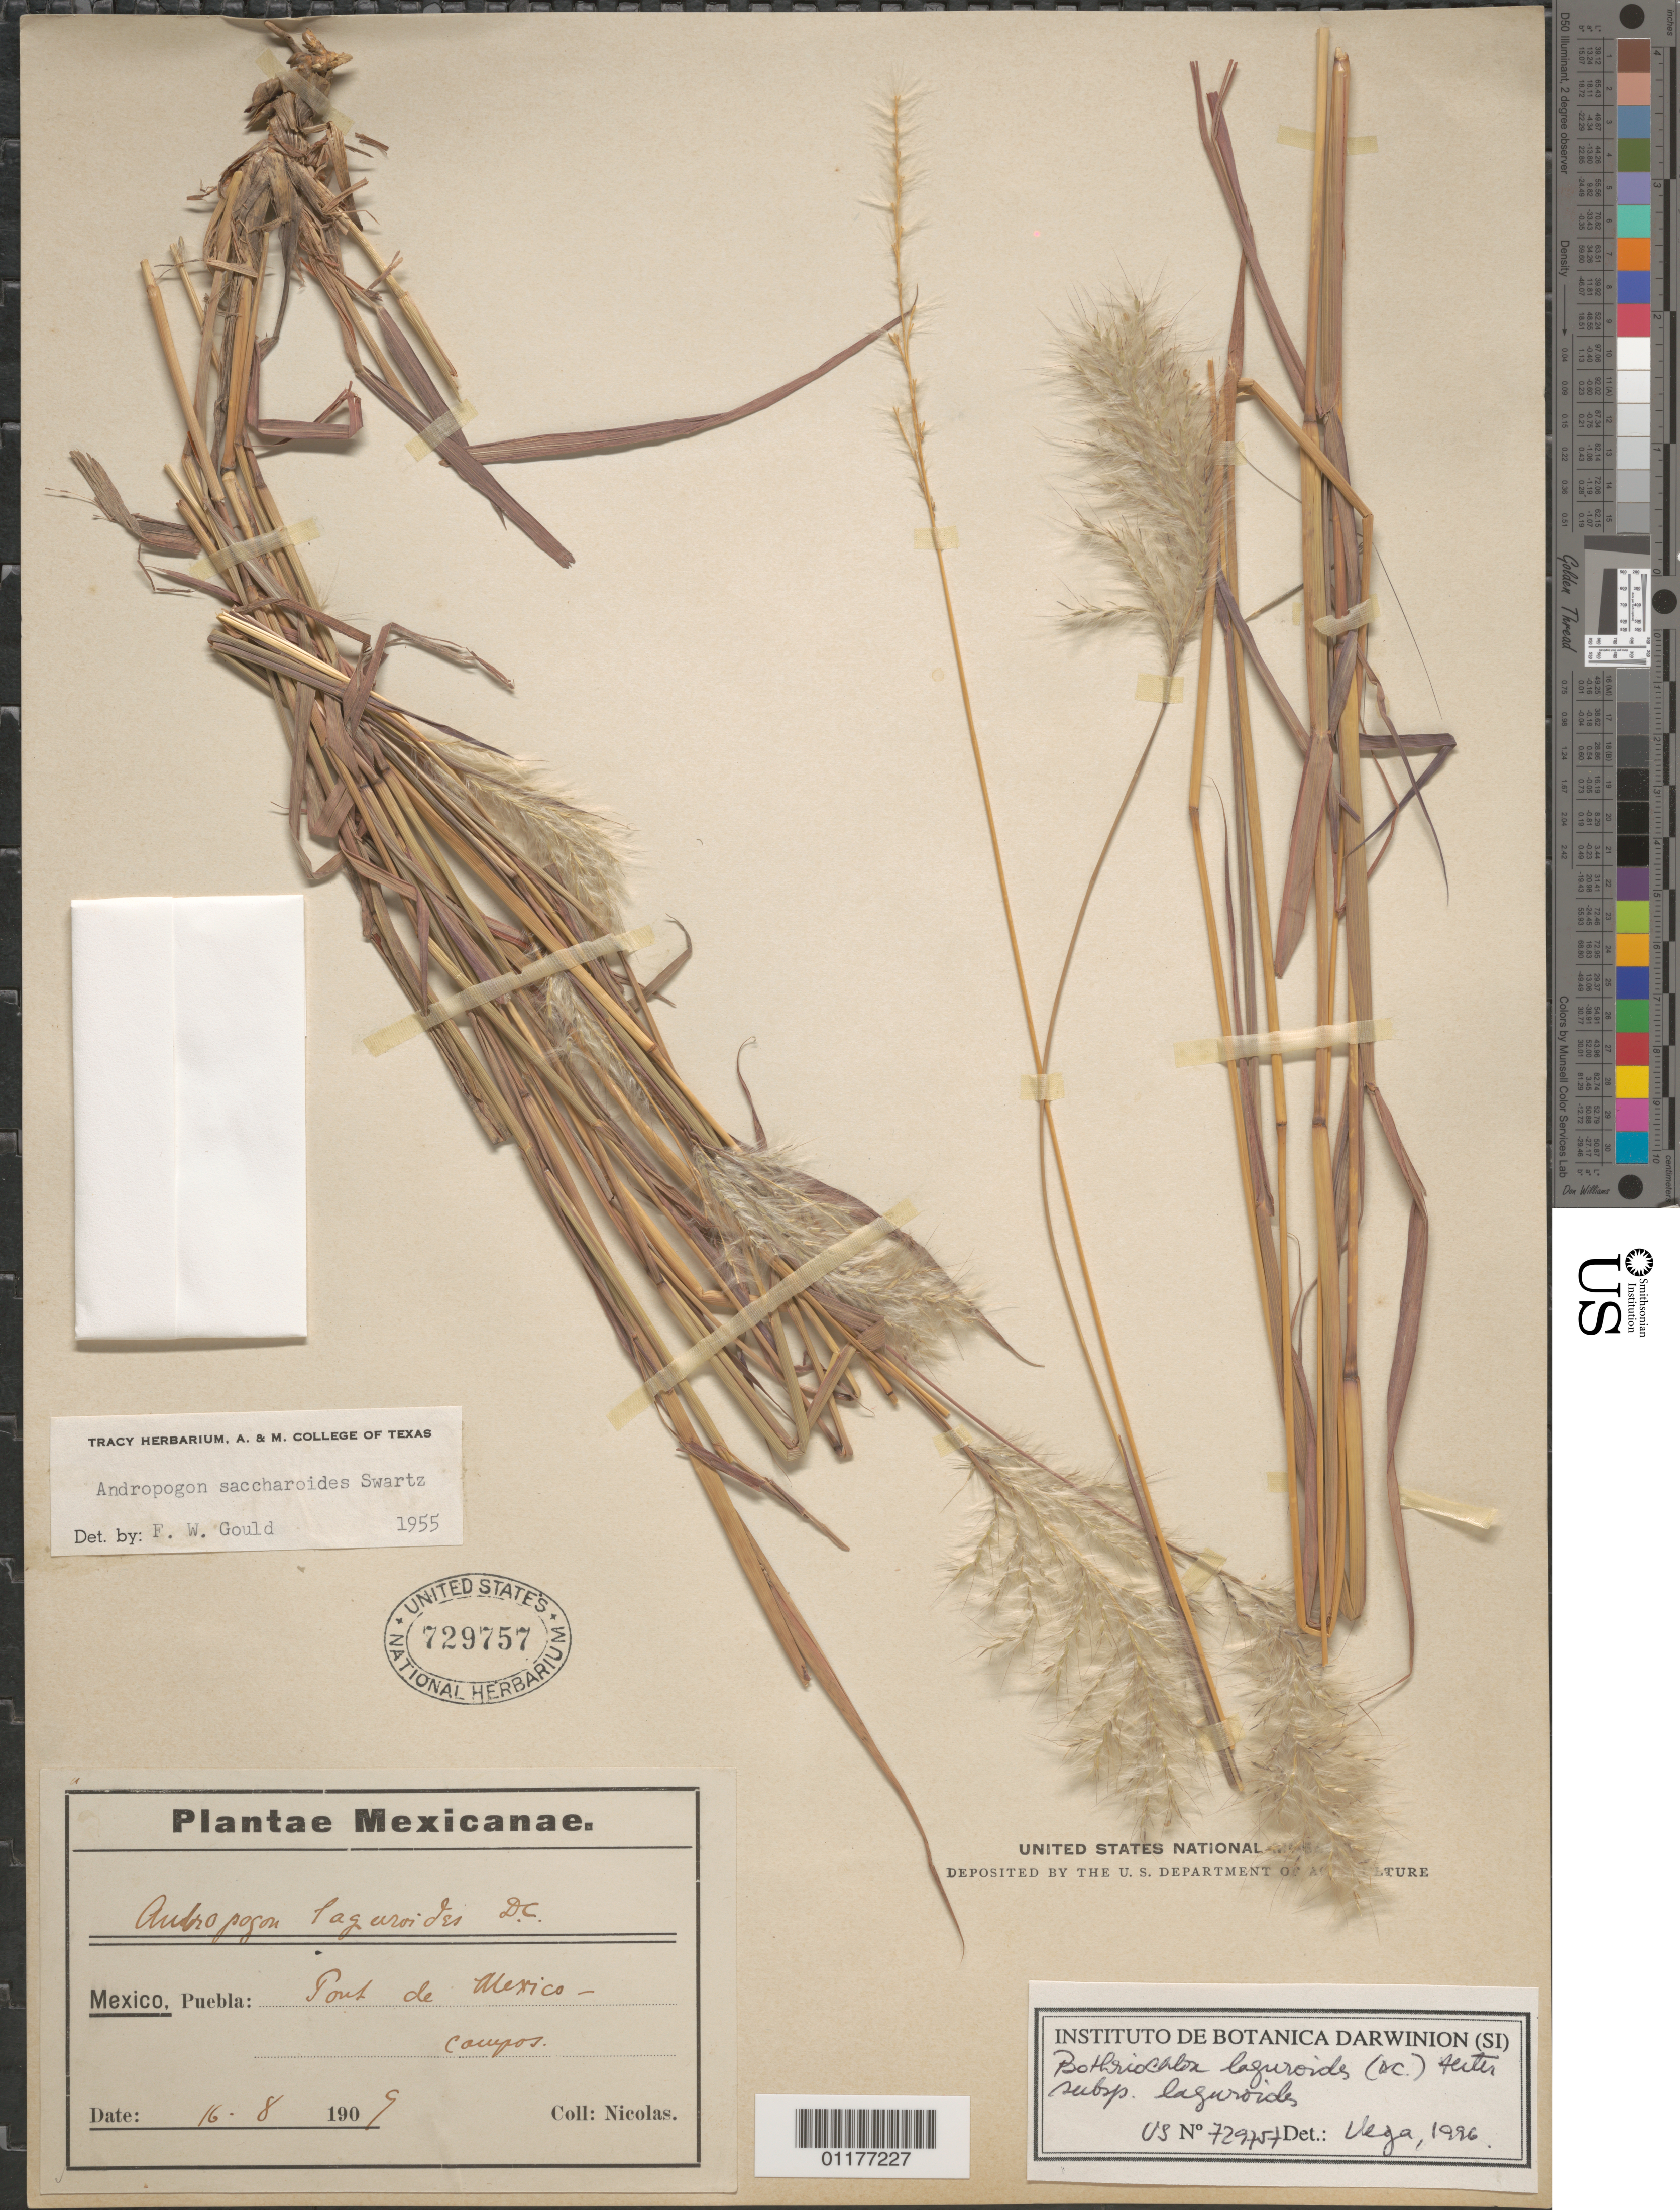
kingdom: Plantae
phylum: Tracheophyta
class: Liliopsida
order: Poales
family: Poaceae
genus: Bothriochloa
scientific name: Bothriochloa laguroides subsp. laguroides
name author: (DC.) Herter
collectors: Bro. Nicolas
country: Mexico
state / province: Puebla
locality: Font de Mexico - campos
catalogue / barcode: US 729757